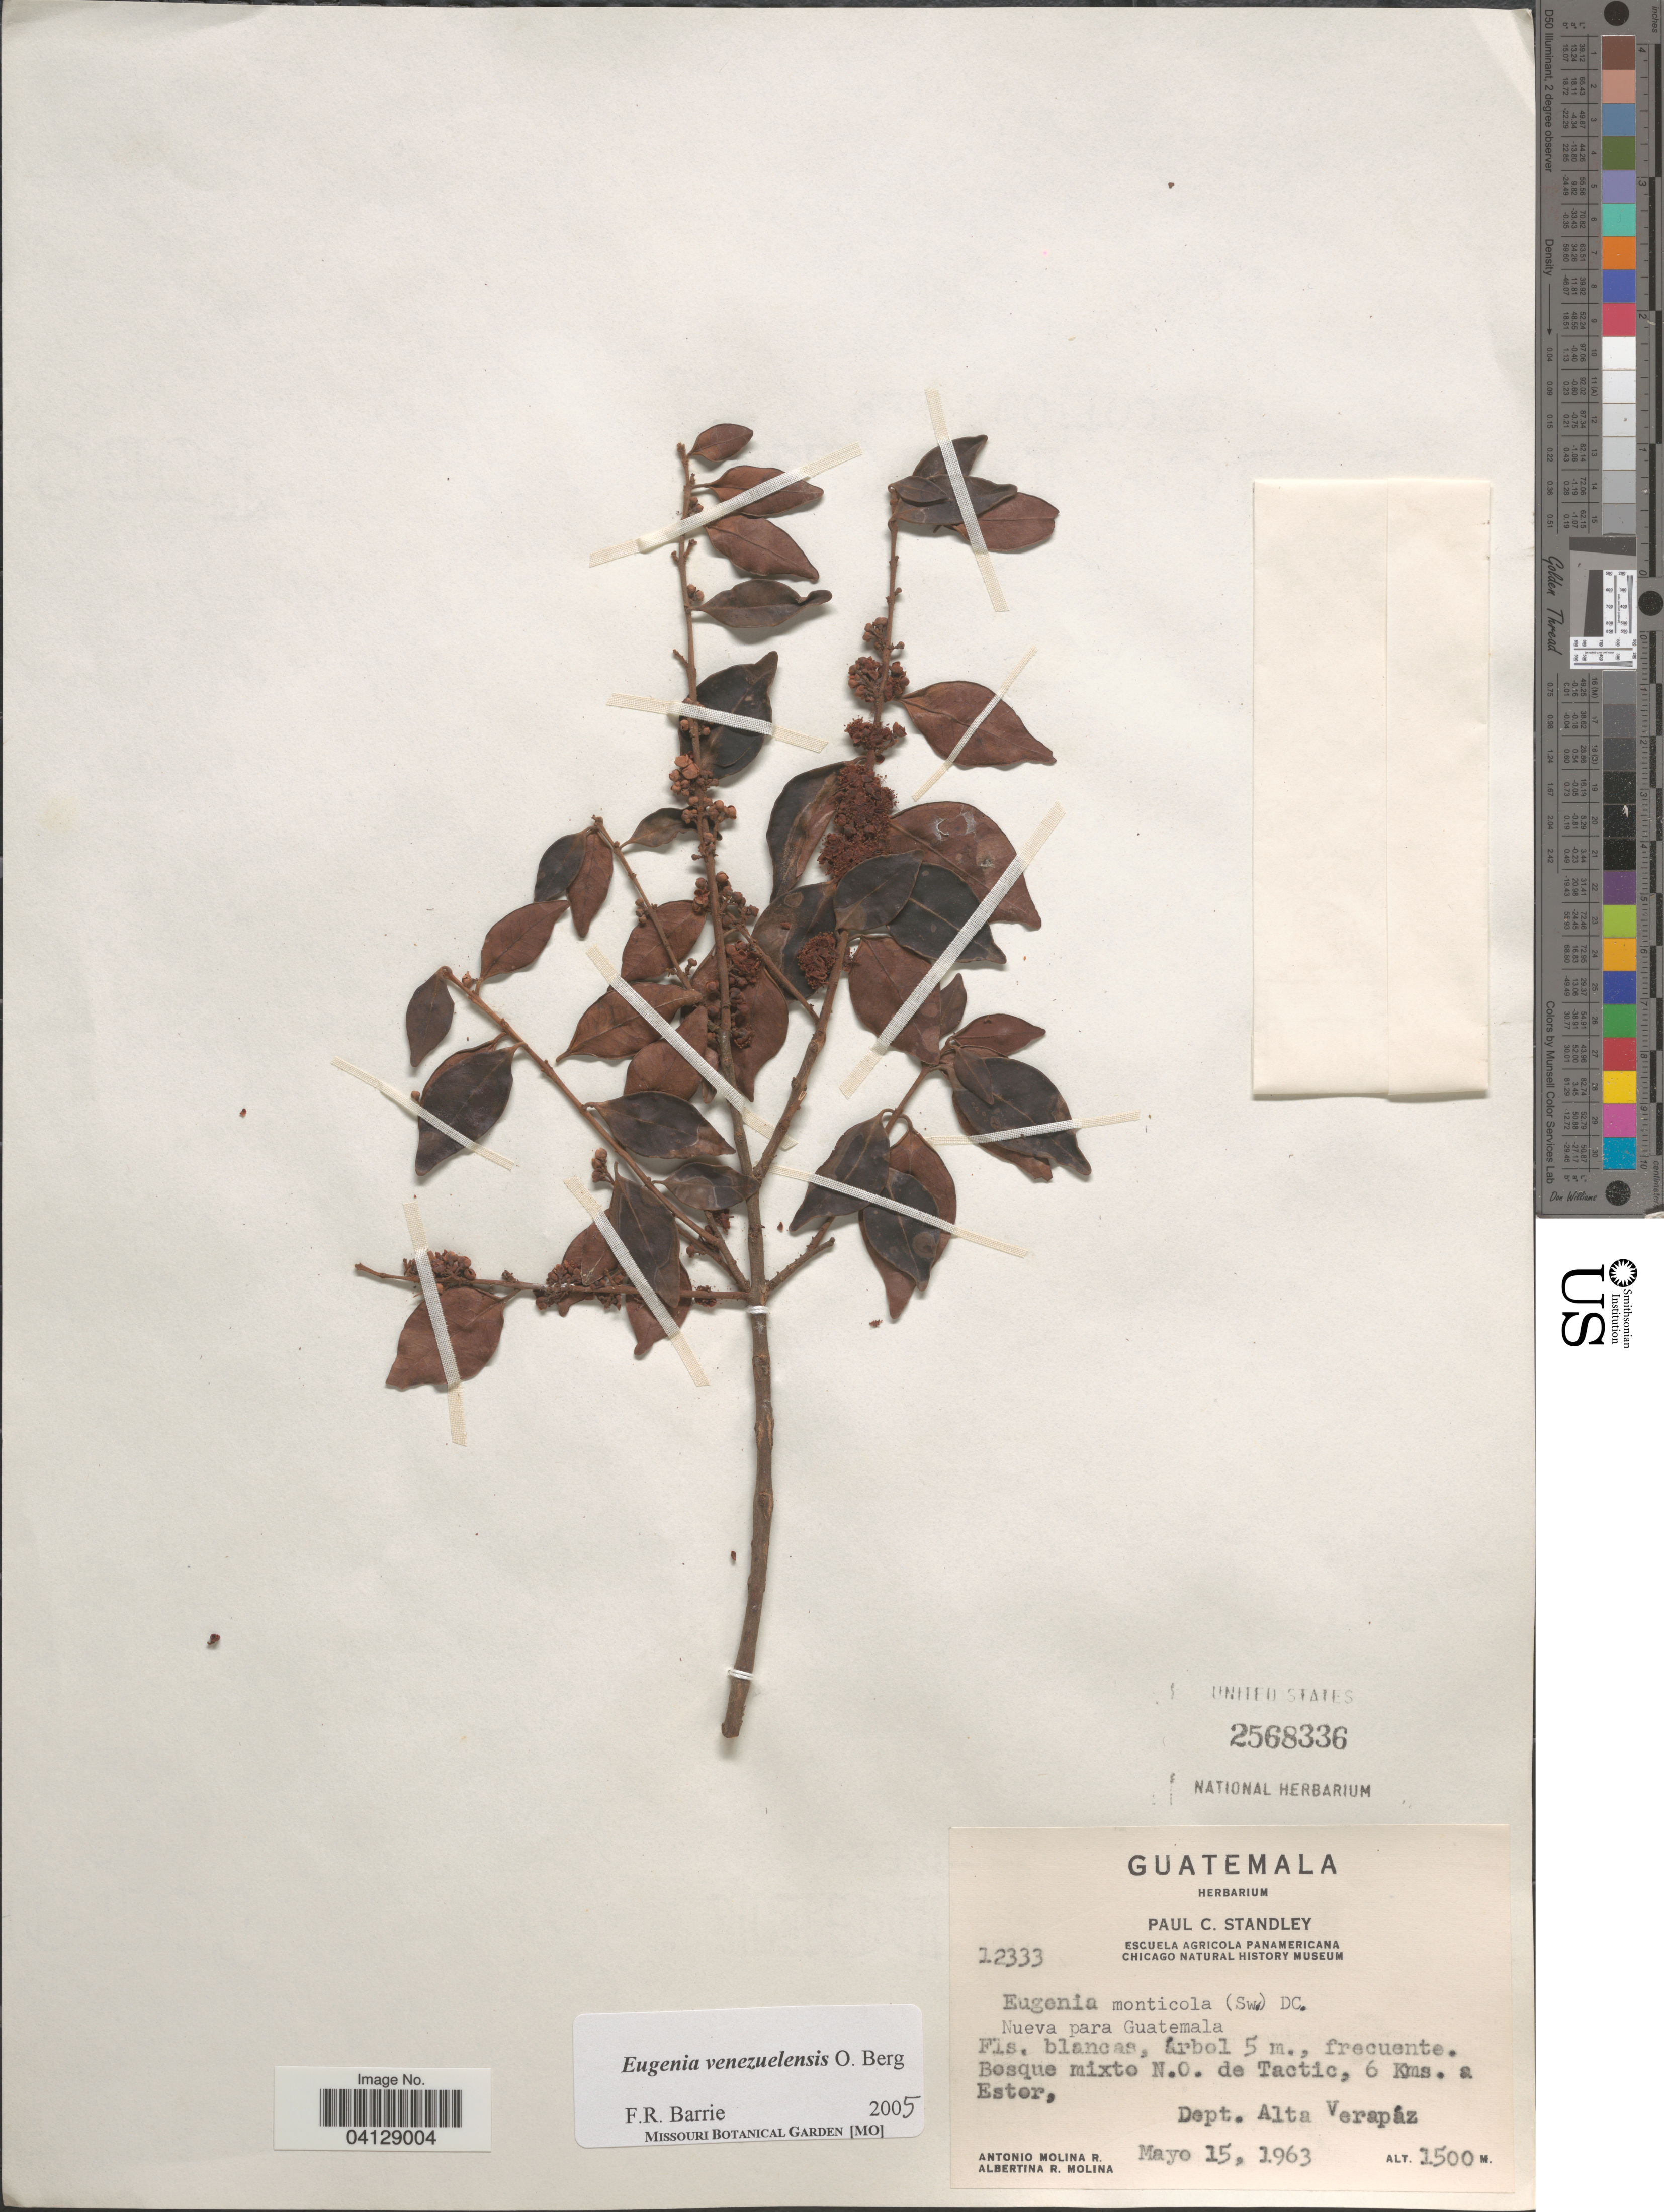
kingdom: Plantae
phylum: Tracheophyta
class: Magnoliopsida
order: Myrtales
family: Myrtaceae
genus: Eugenia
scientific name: Eugenia venezuelensis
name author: O. Berg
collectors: A. Molina R. & A. R. Molina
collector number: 12333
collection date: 1963-05-15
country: Guatemala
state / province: Alta Verapaz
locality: Bosque mixto N.O. de Tactic, 6 Kms. a Ester. Dept. Alta Verapáz.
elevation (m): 1500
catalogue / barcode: US 2568336